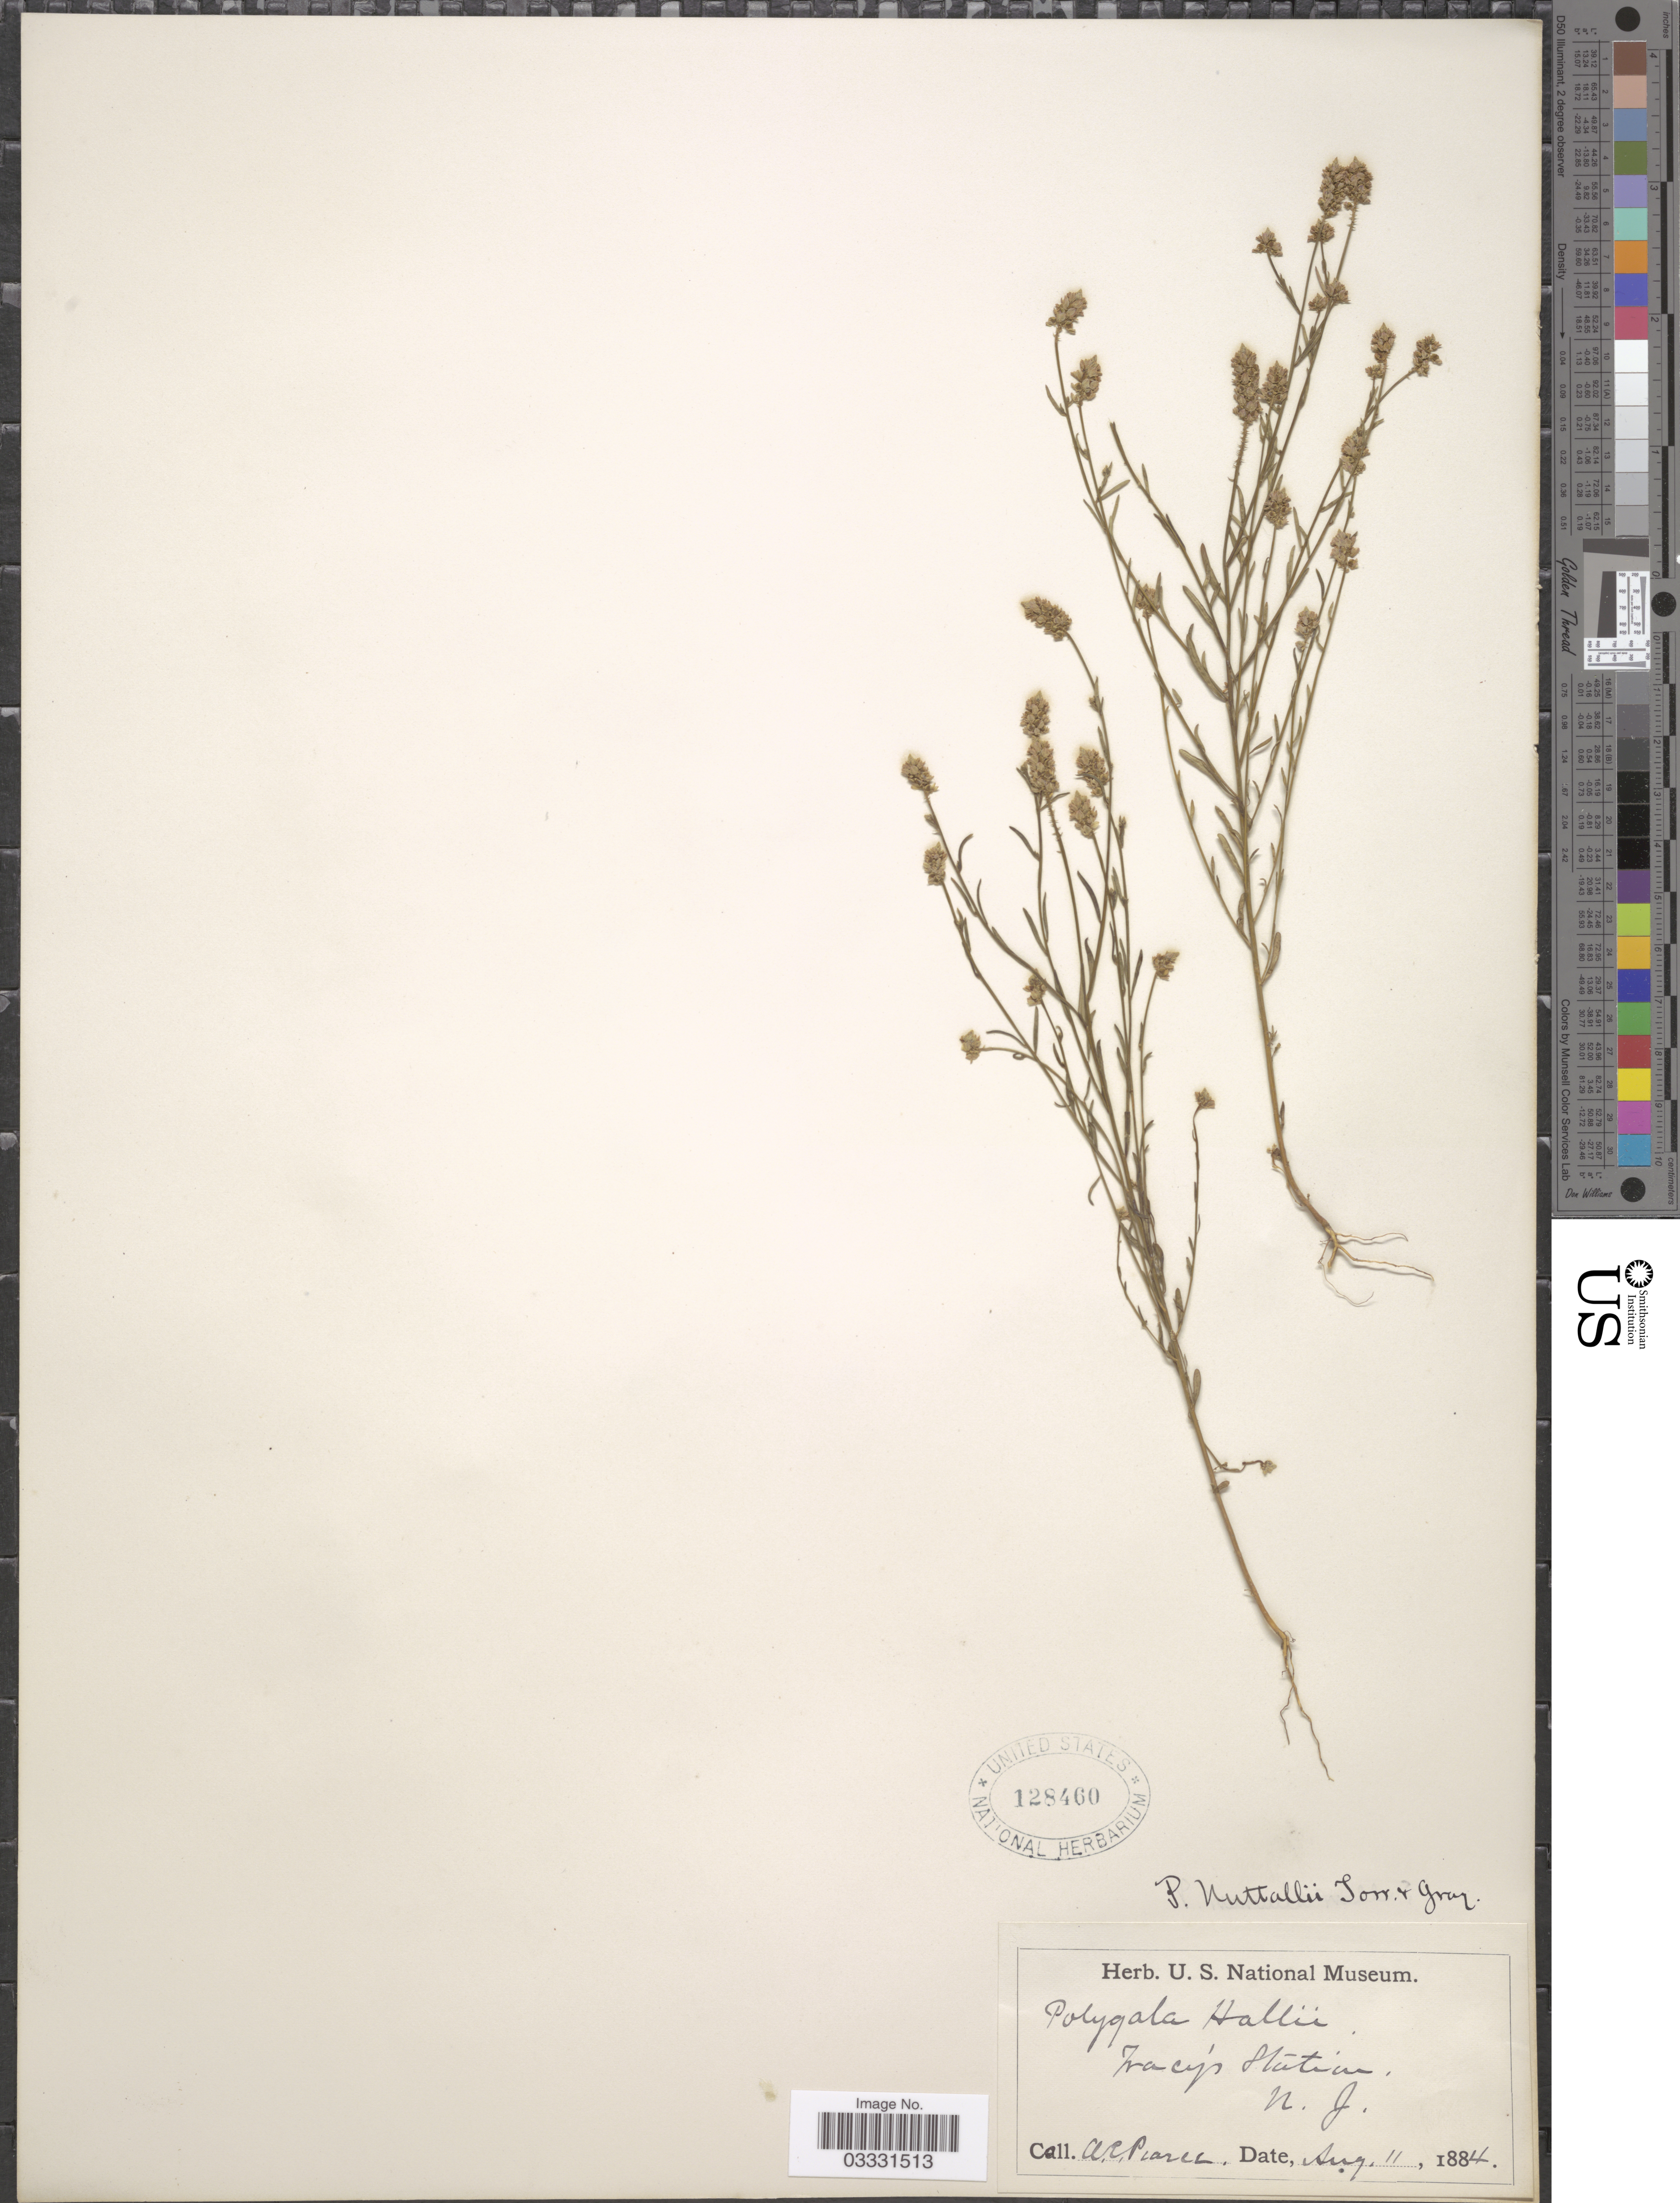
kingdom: Plantae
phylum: Tracheophyta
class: Magnoliopsida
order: Fabales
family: Polygalaceae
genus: Polygala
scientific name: Polygala nuttallii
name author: Torr. & A. Gray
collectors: A. E. Prance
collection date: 1884-08-11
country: United States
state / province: New Jersey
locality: Tracy's Station.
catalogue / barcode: US 128460